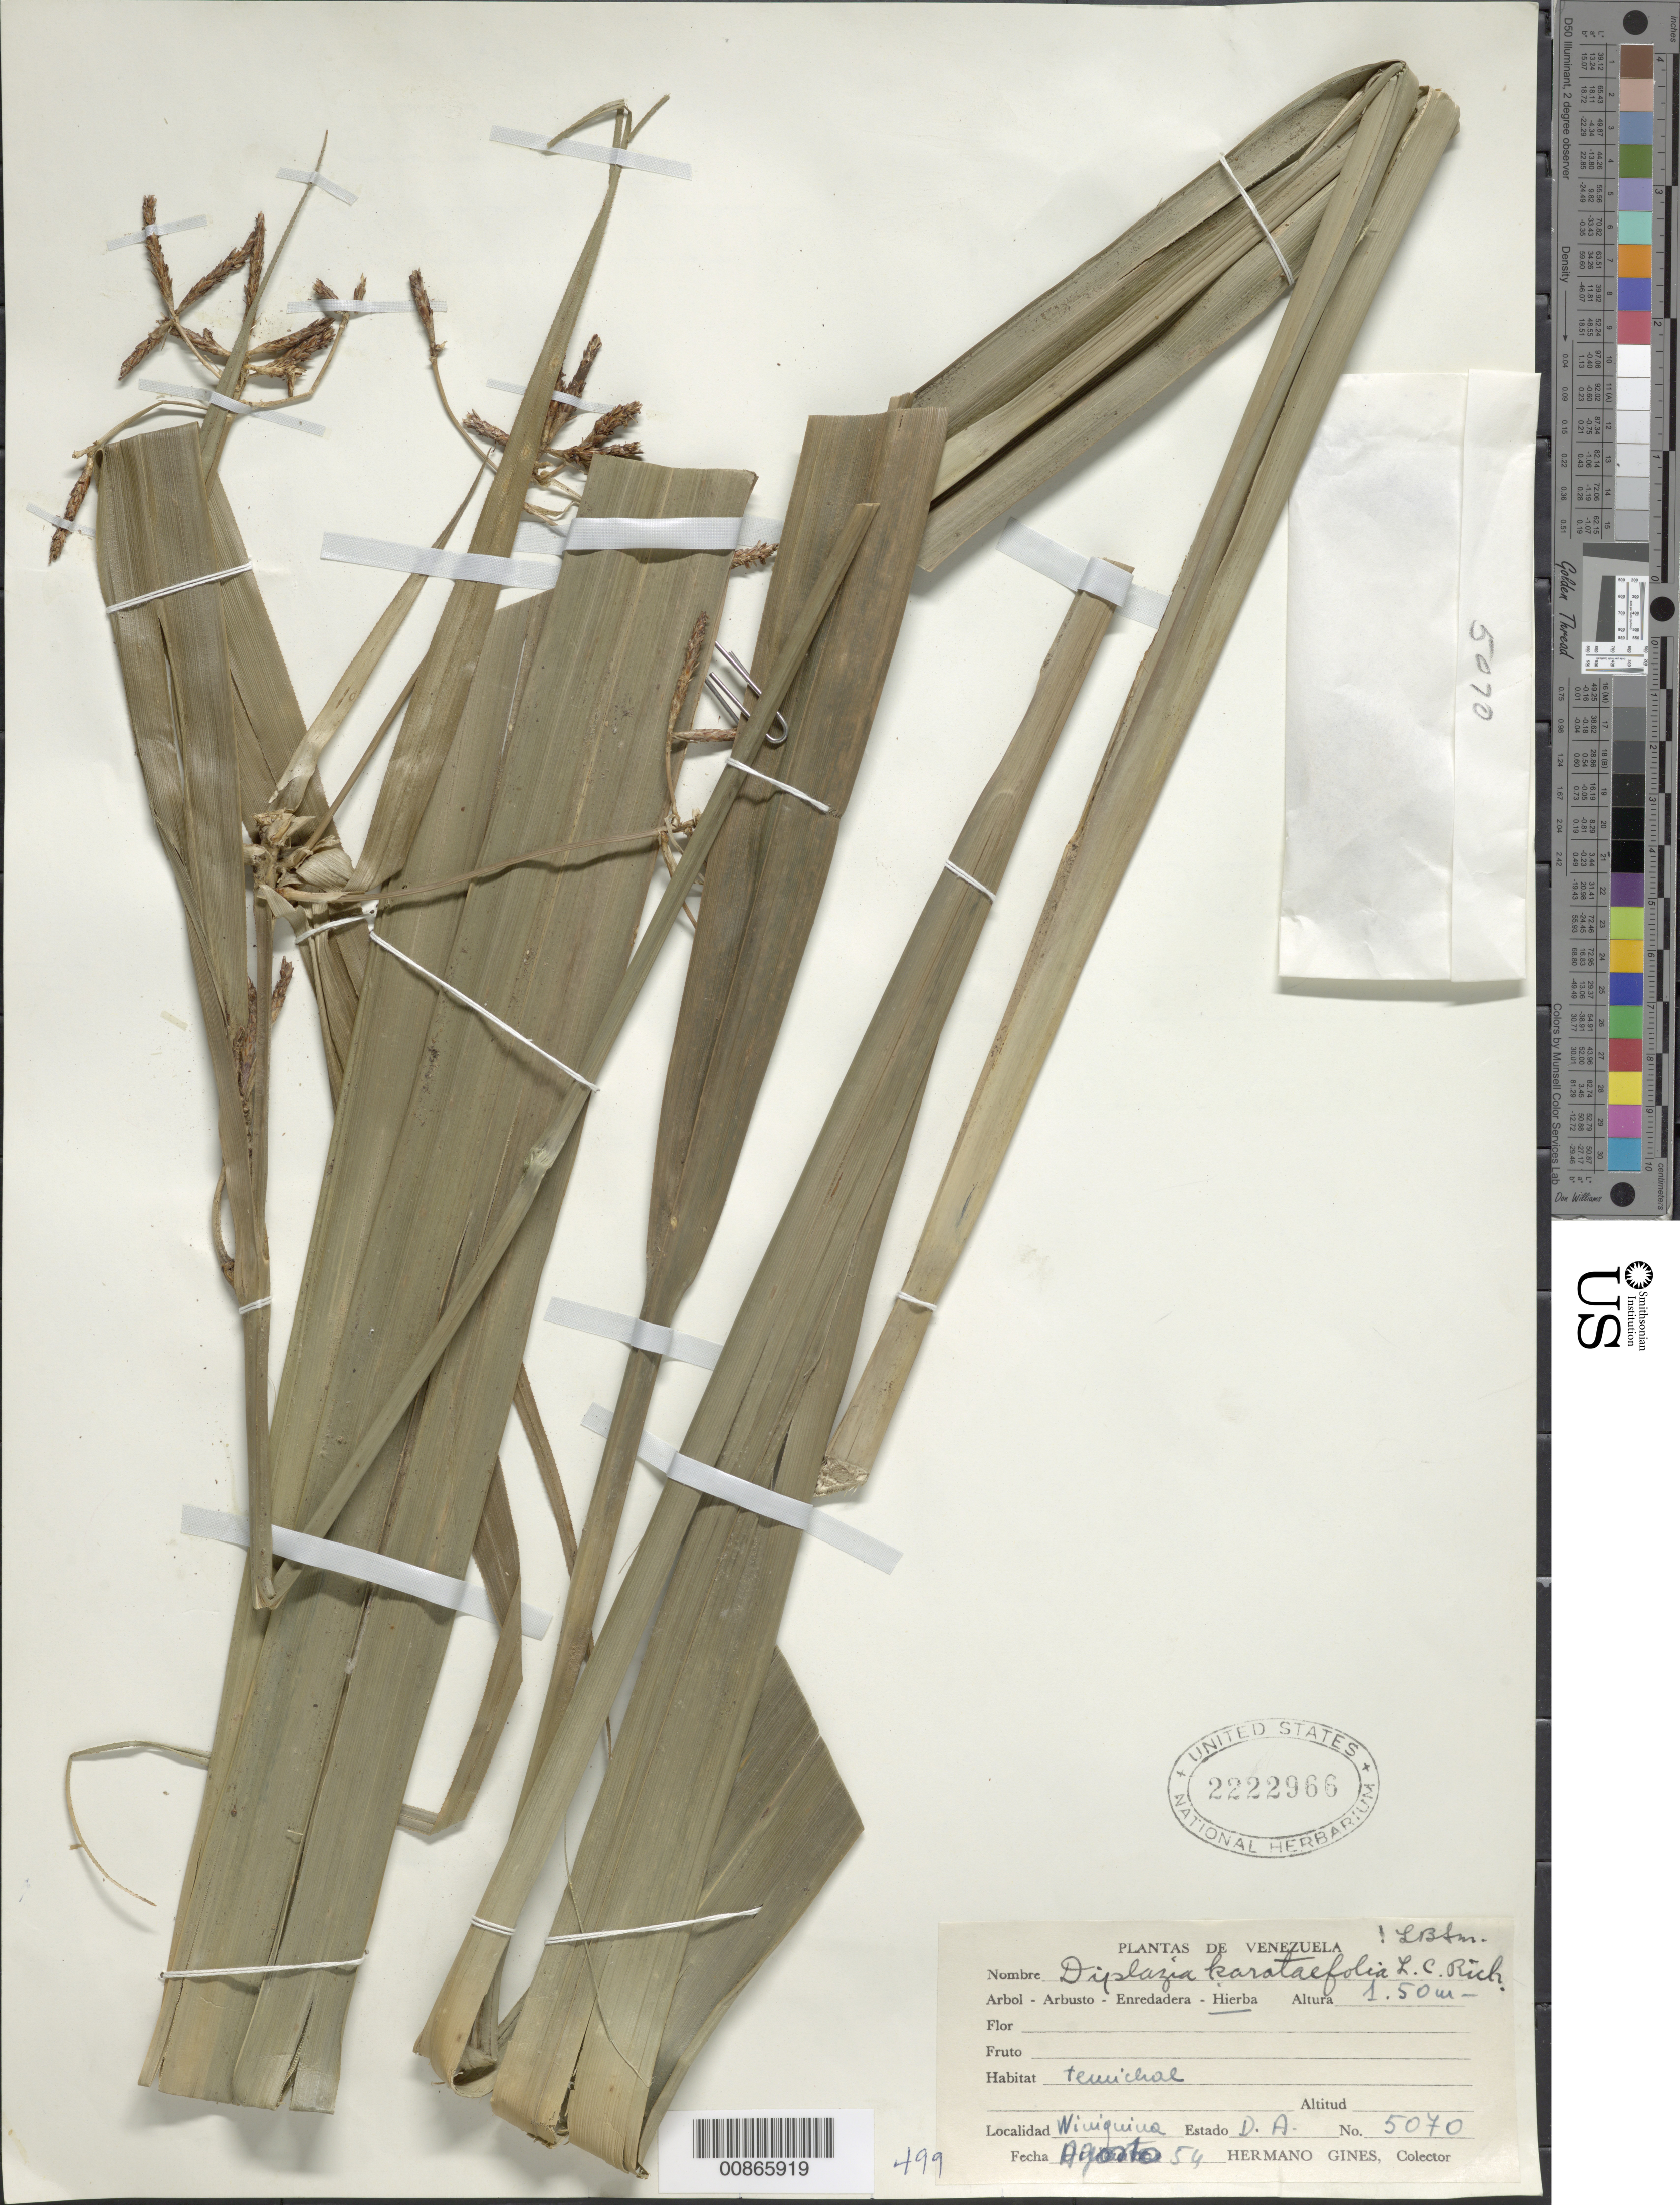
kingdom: Plantae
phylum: Tracheophyta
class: Liliopsida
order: Poales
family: Cyperaceae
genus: Diplasia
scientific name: Diplasia karatifolia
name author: Rich.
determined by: Smith, Lyman B., (US), NMNH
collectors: H. Gines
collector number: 5070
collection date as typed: Aug-54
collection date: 1954-08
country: Venezuela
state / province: Delta Amacuro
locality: C. Wiuiquina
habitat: Temichal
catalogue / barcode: US 2222966